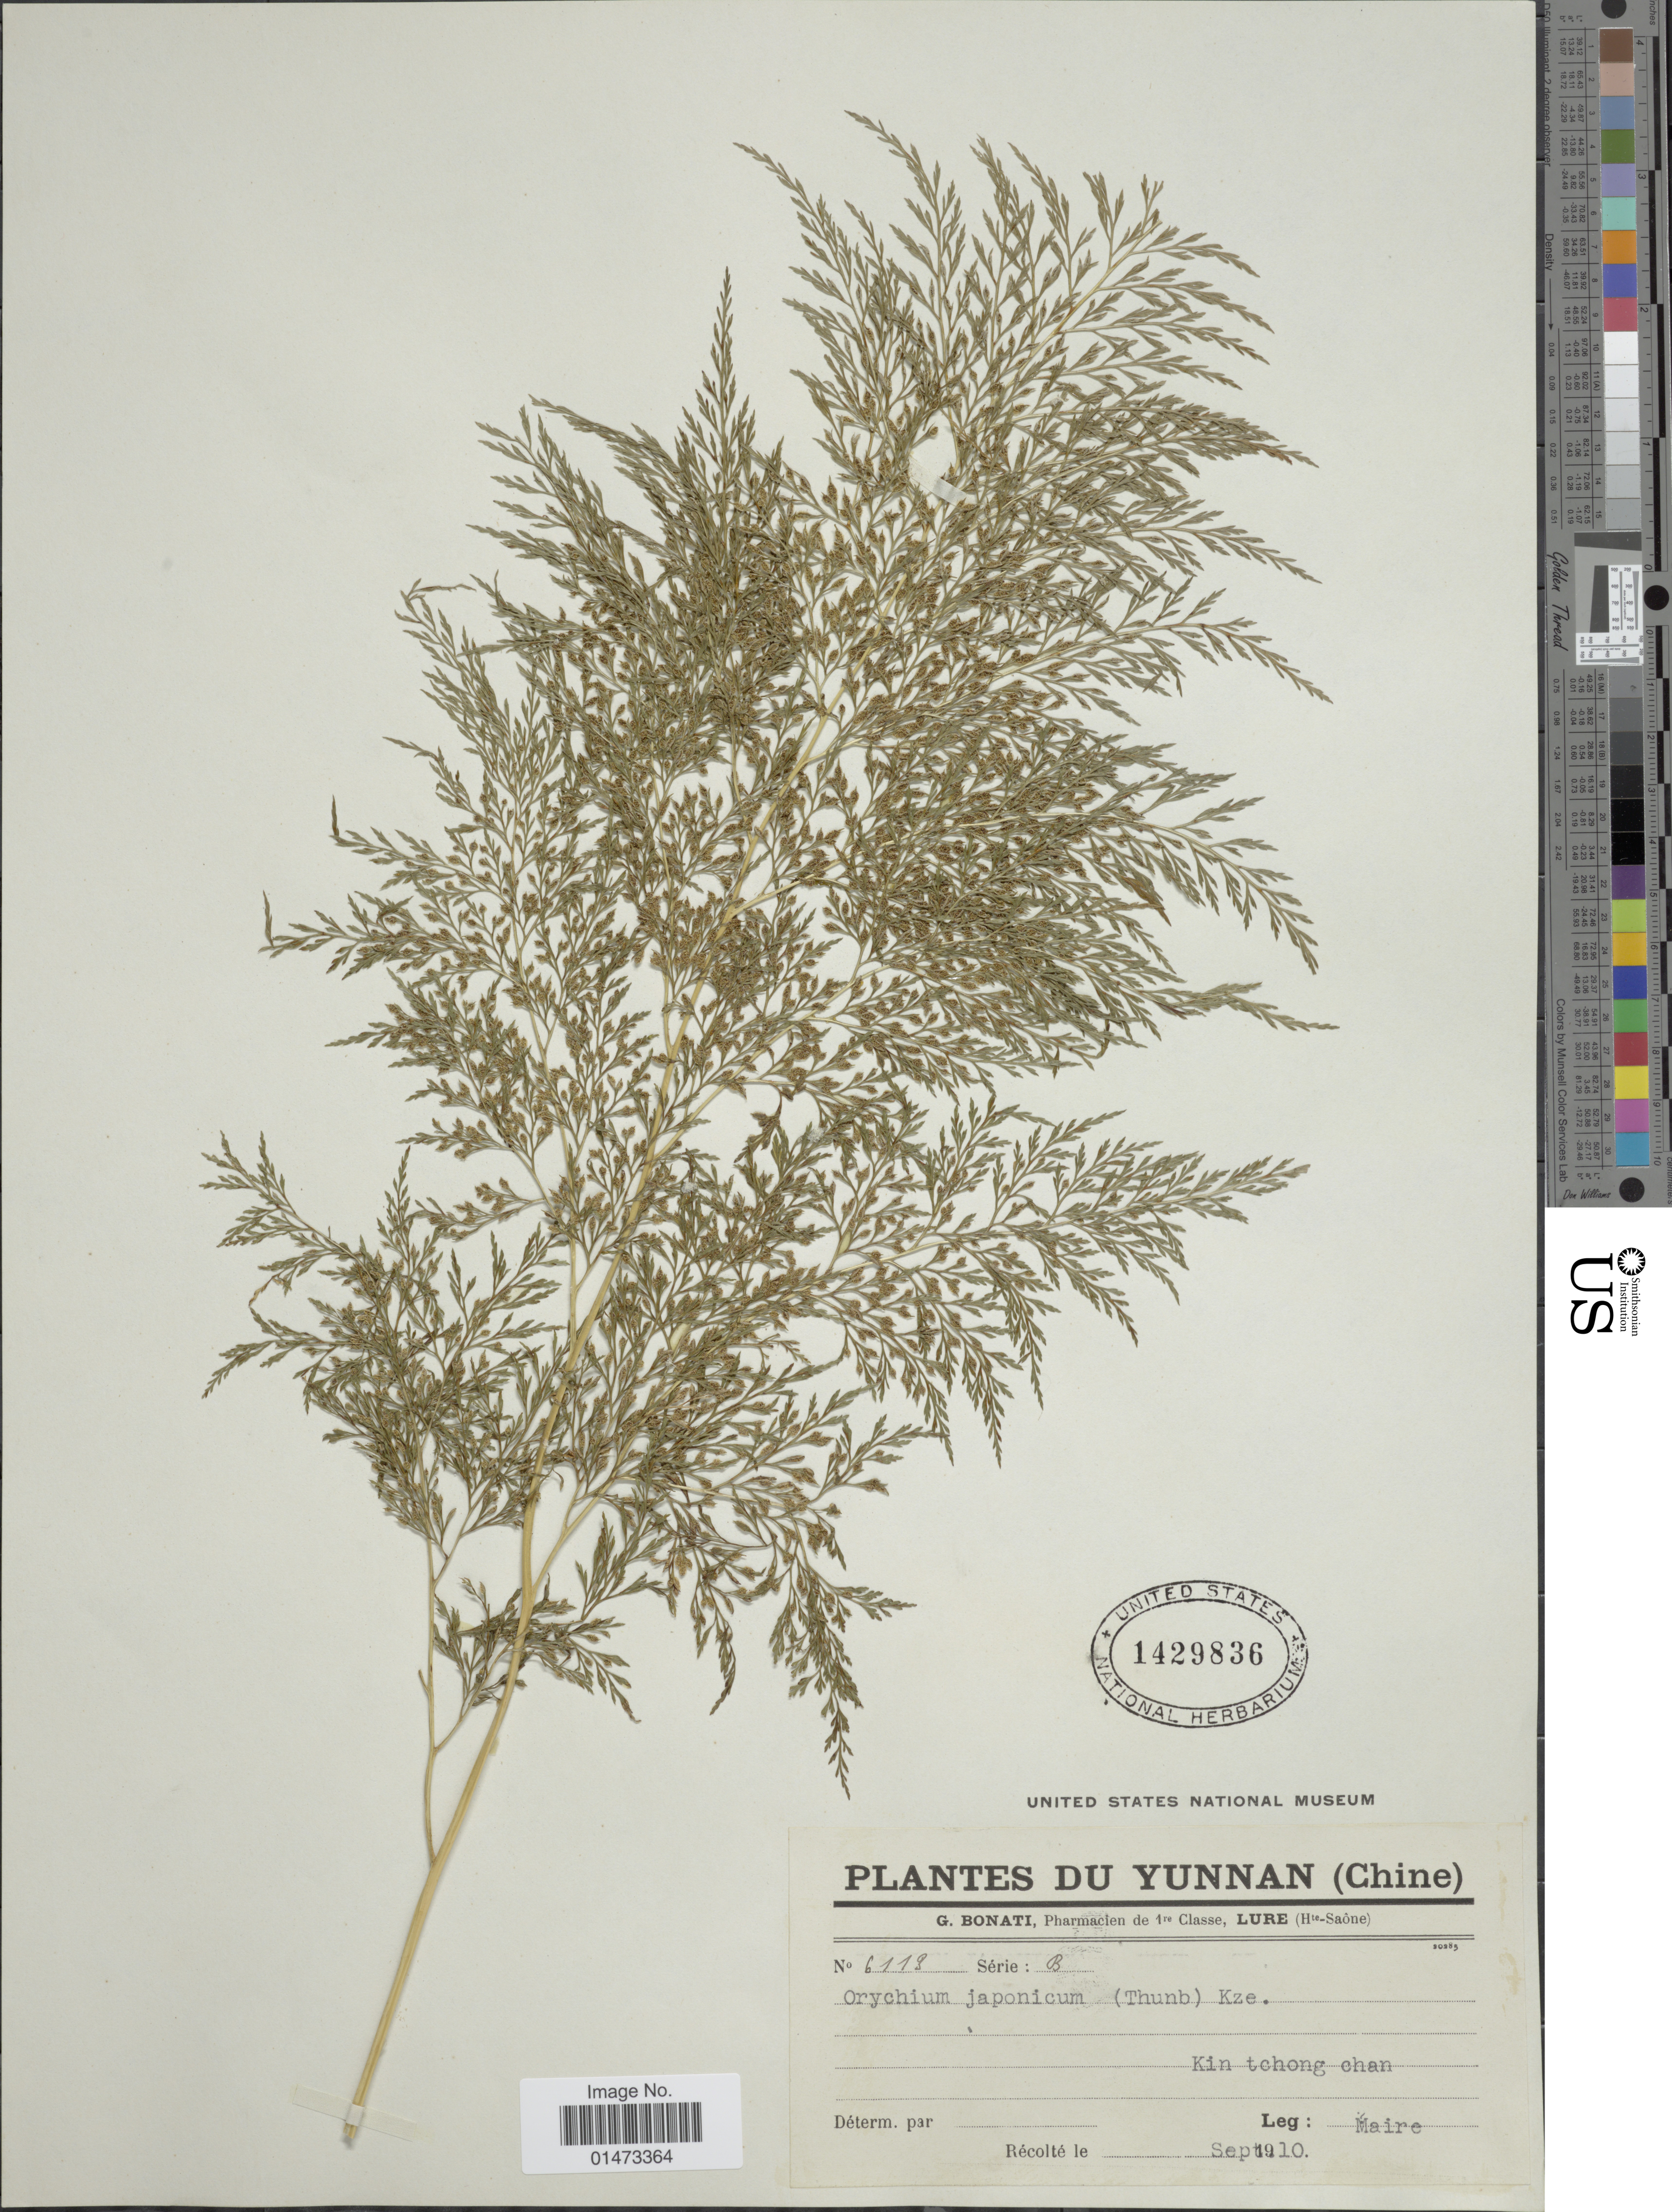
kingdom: Plantae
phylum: Tracheophyta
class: Polypodiopsida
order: Polypodiales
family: Pteridaceae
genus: Onychium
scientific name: Onychium contiguum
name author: Wall. ex C. Hope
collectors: Maire, --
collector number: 6113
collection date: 1910-09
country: China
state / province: Yunnan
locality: Kin tchong chan.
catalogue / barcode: US 1429836